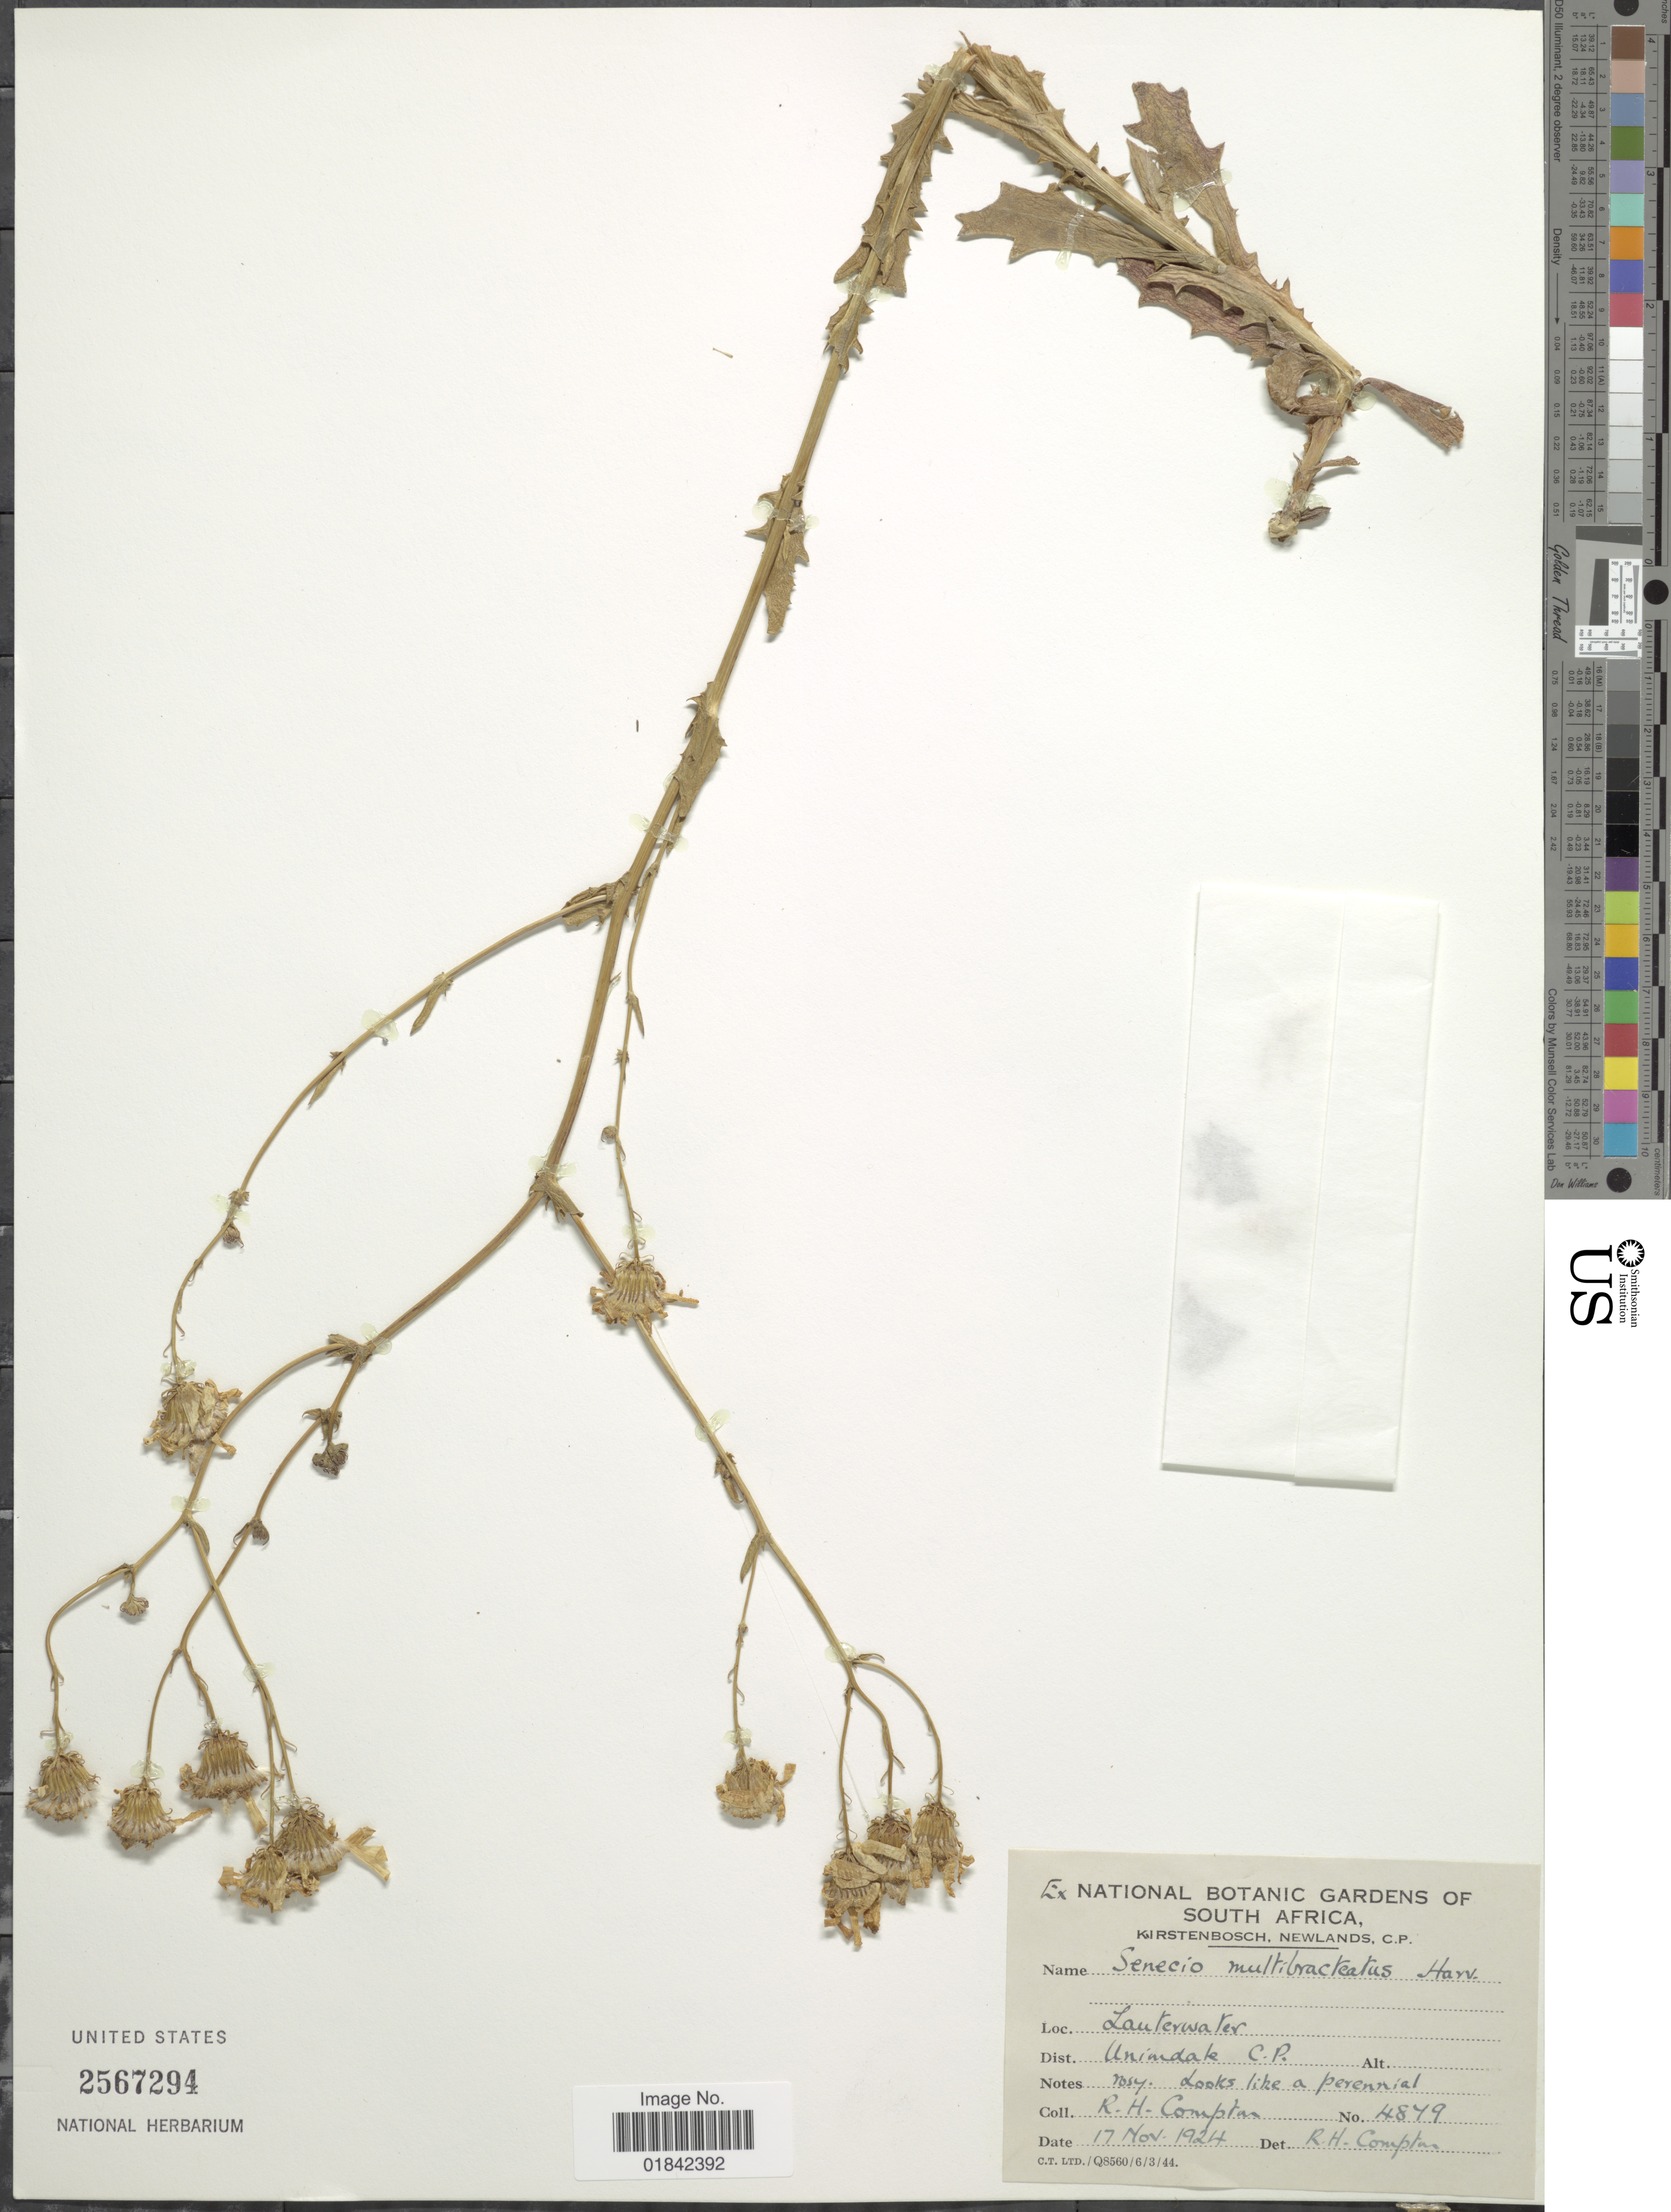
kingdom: Plantae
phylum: Tracheophyta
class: Magnoliopsida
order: Asterales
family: Asteraceae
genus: Senecio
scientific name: Senecio multibracteatus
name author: Harv.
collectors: R. H. Compton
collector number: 4879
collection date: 1924-11-17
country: South Africa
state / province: Western Cape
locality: Lauterwater, Uniondale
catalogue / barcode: US 2567294